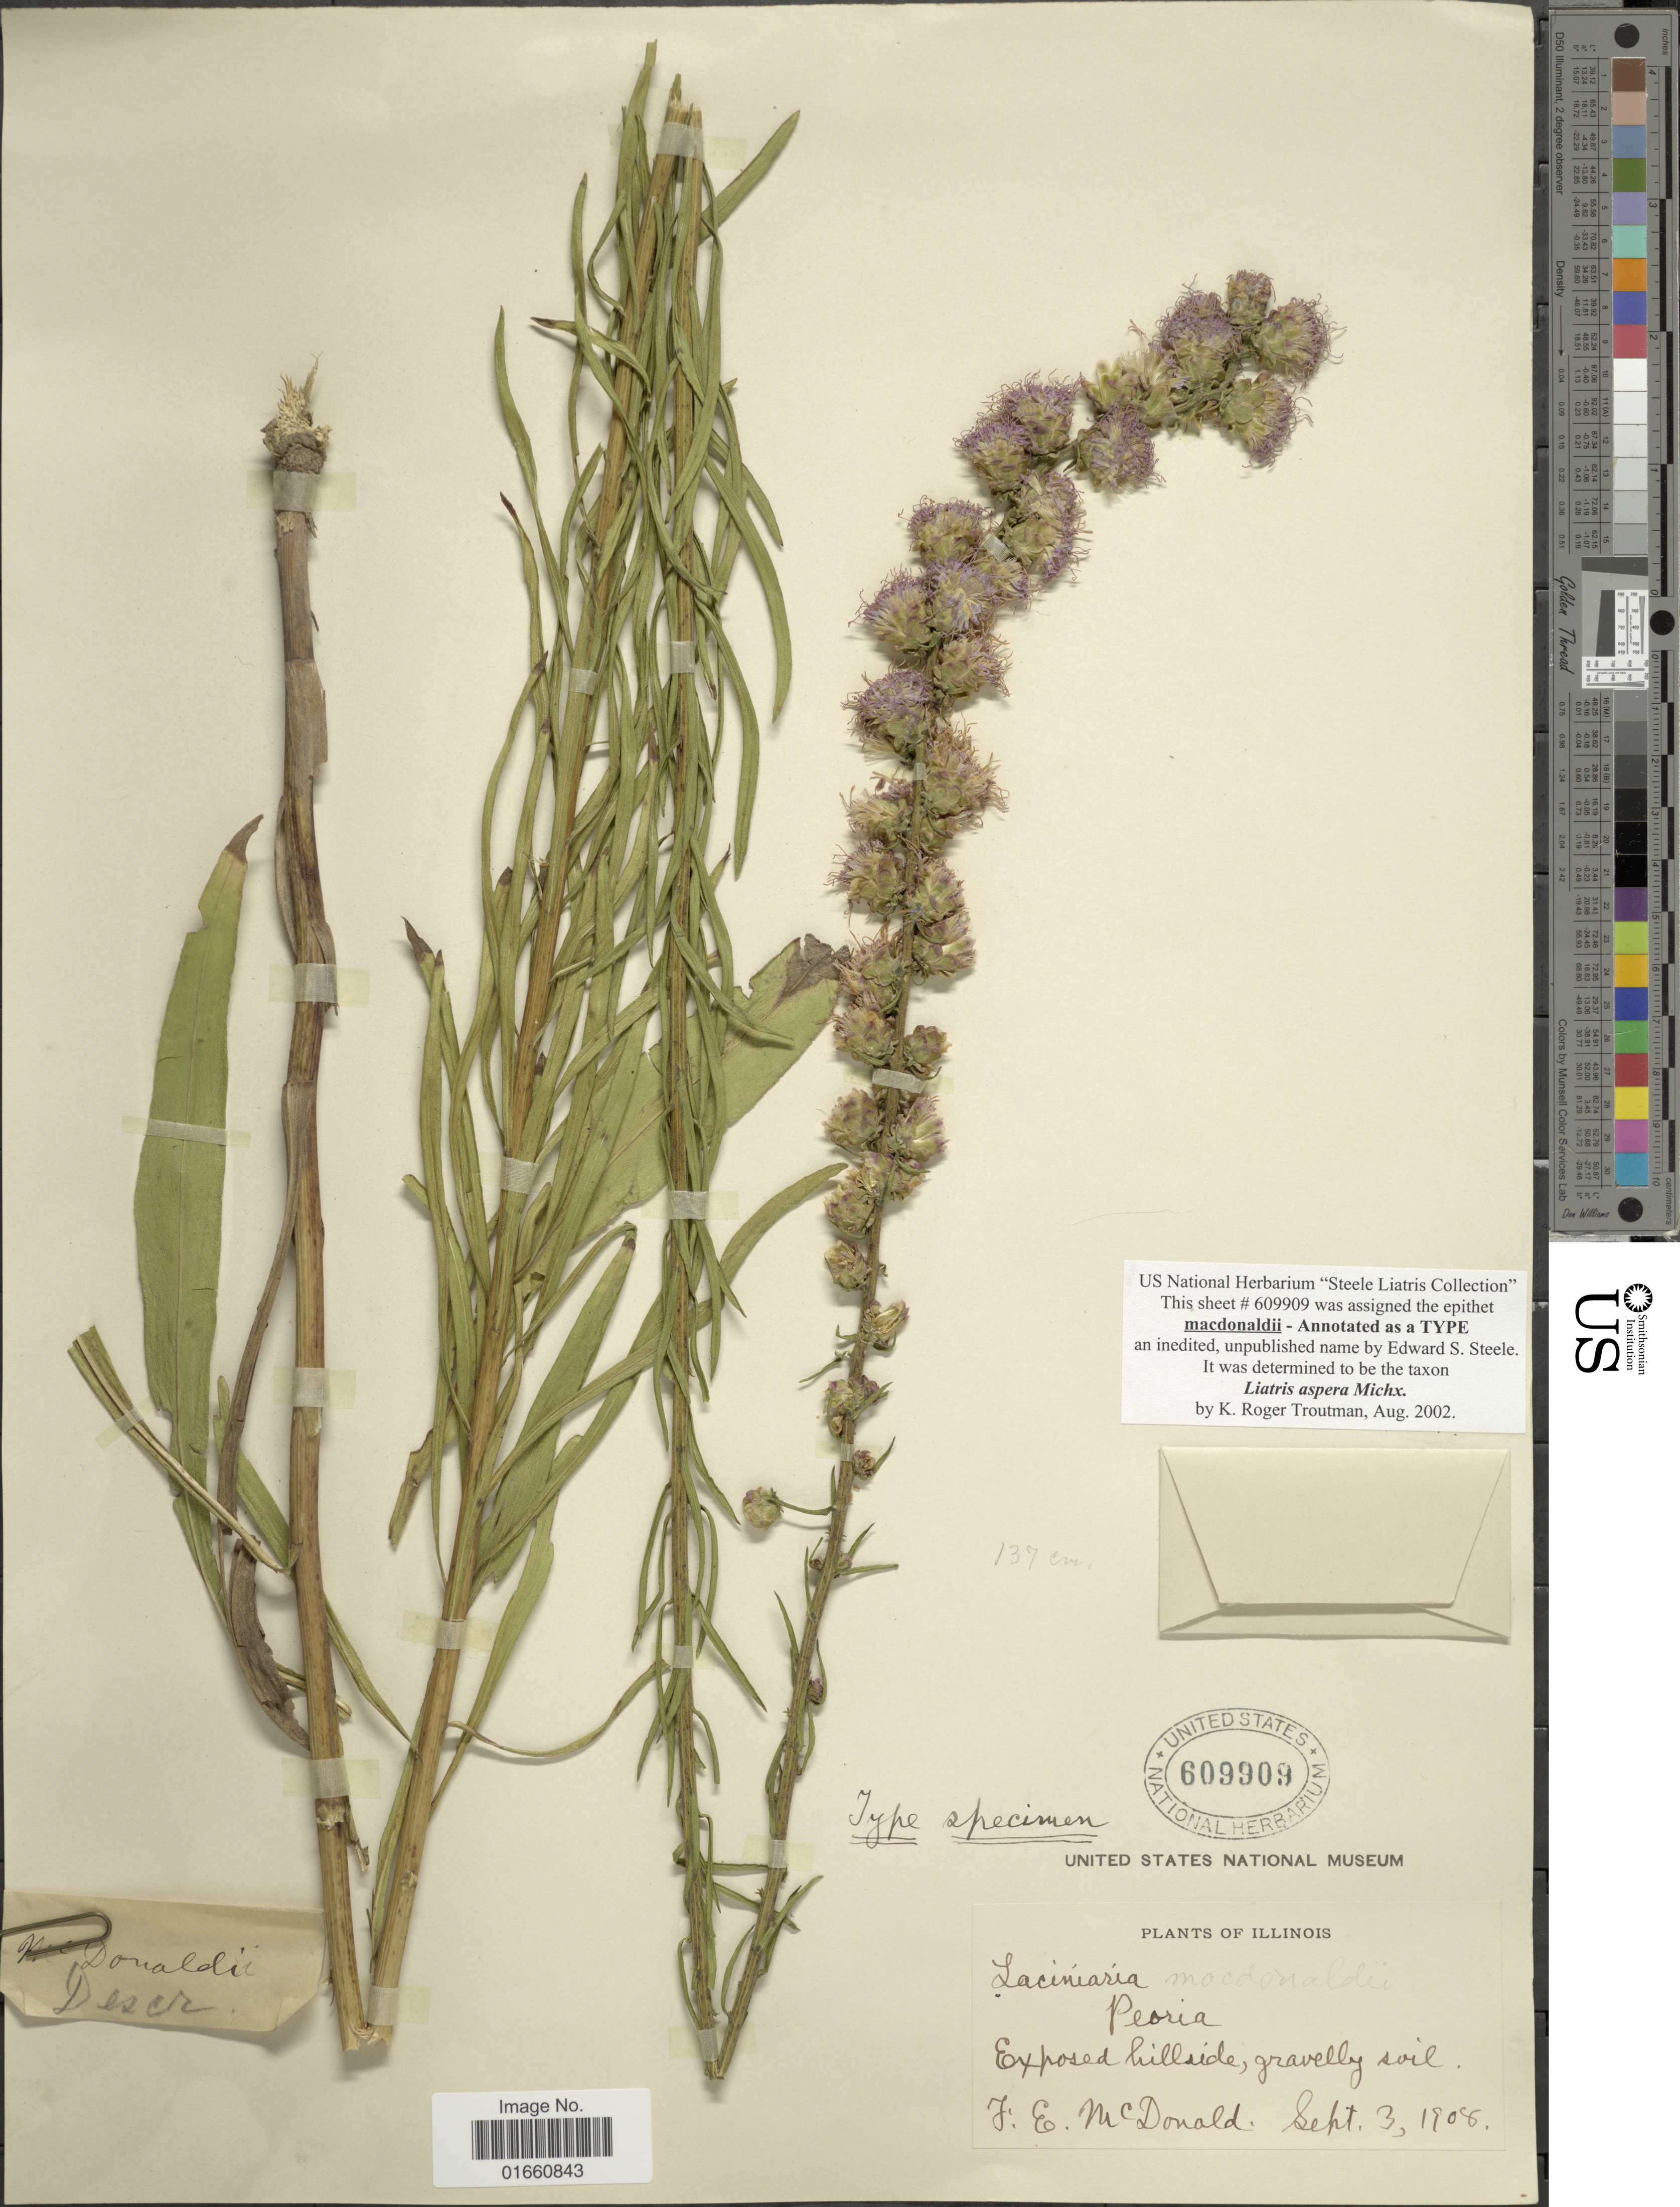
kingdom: Plantae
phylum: Tracheophyta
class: Magnoliopsida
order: Asterales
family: Asteraceae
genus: Liatris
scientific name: Liatris aspera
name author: Michx.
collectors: F. E. McDonald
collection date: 1908-09-03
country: United States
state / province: Illinois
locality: Exposed hillside, gravelly soil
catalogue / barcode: US 609909